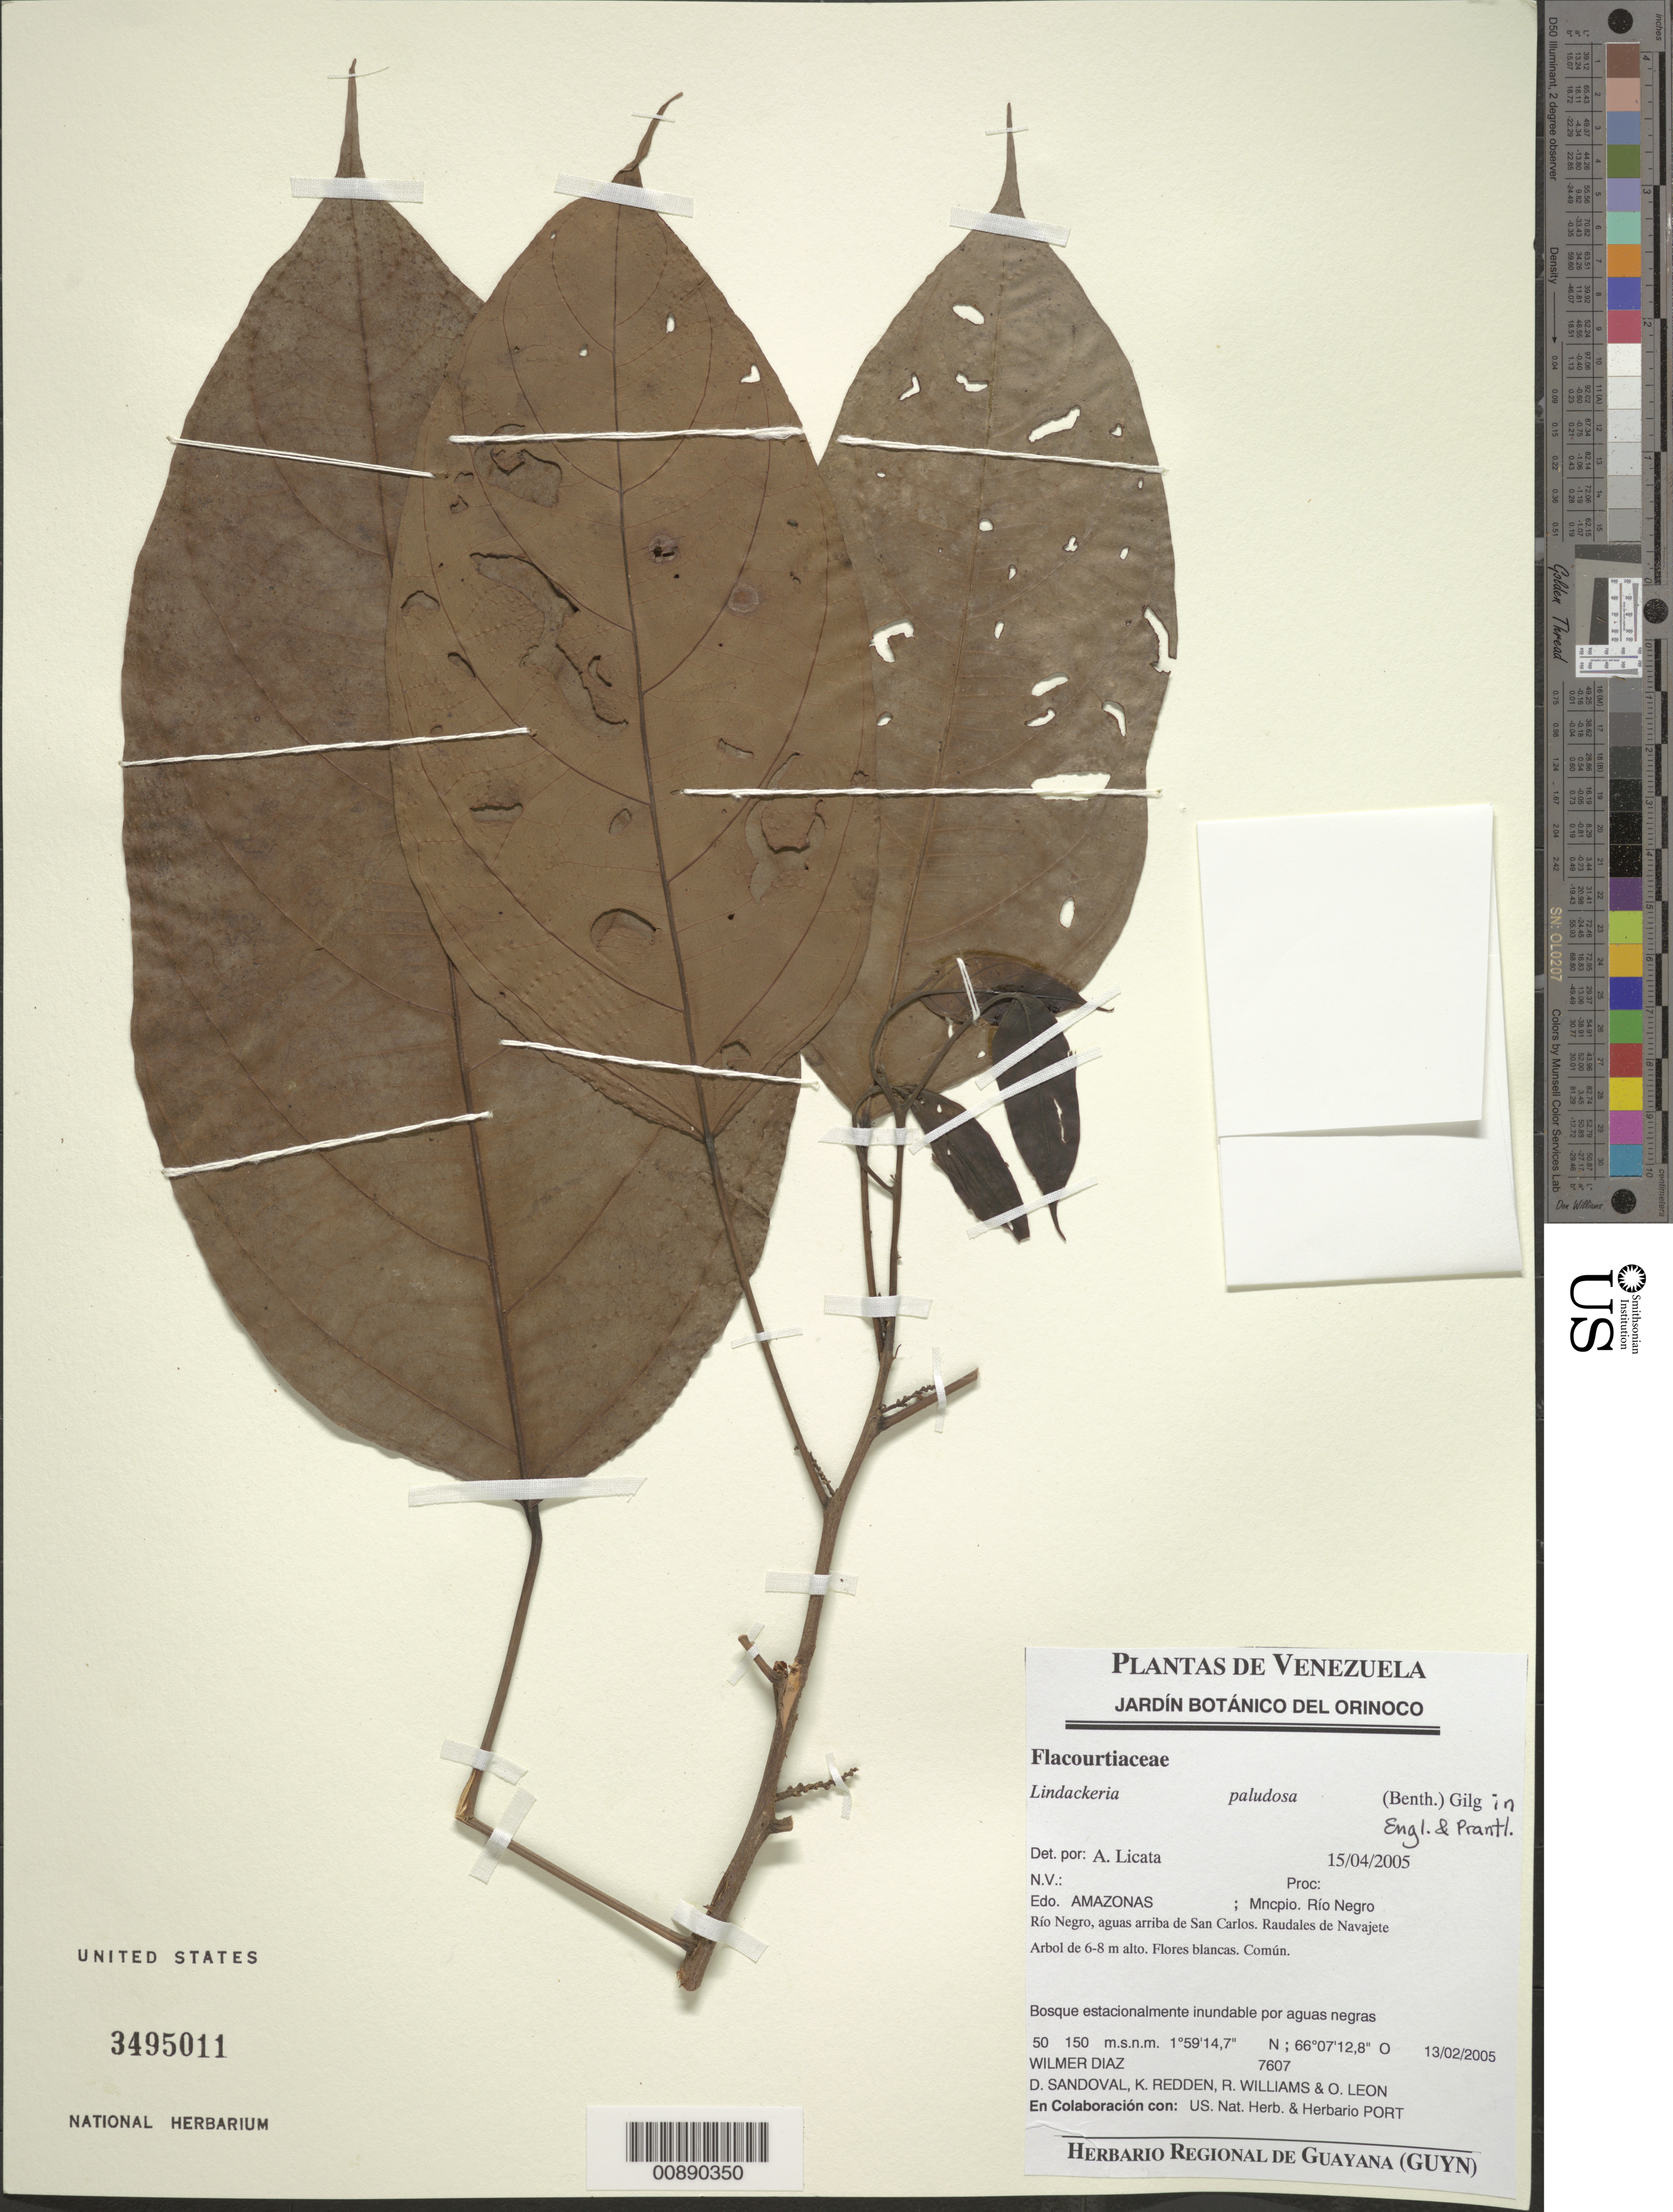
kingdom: Plantae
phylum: Tracheophyta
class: Magnoliopsida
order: Malpighiales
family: Achariaceae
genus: Lindackeria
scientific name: Lindackeria paludosa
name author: (Benth.) Gilg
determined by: Licata, A., (PORT), Univ. Nac. Exp. de los Llanos Ezequiel Zamora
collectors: W. Díaz P., D. Sandoval, K. M. Redden, R. Williams & O. León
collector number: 7607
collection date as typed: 13-Feb-05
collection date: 2005-02-13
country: Venezuela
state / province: Amazonas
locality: Mun. Río Negro, Río Negro, San Carlos, raudales de Navajete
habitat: Bosque estacionalmente inundable por aguas negras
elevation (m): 50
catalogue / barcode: US 3495011